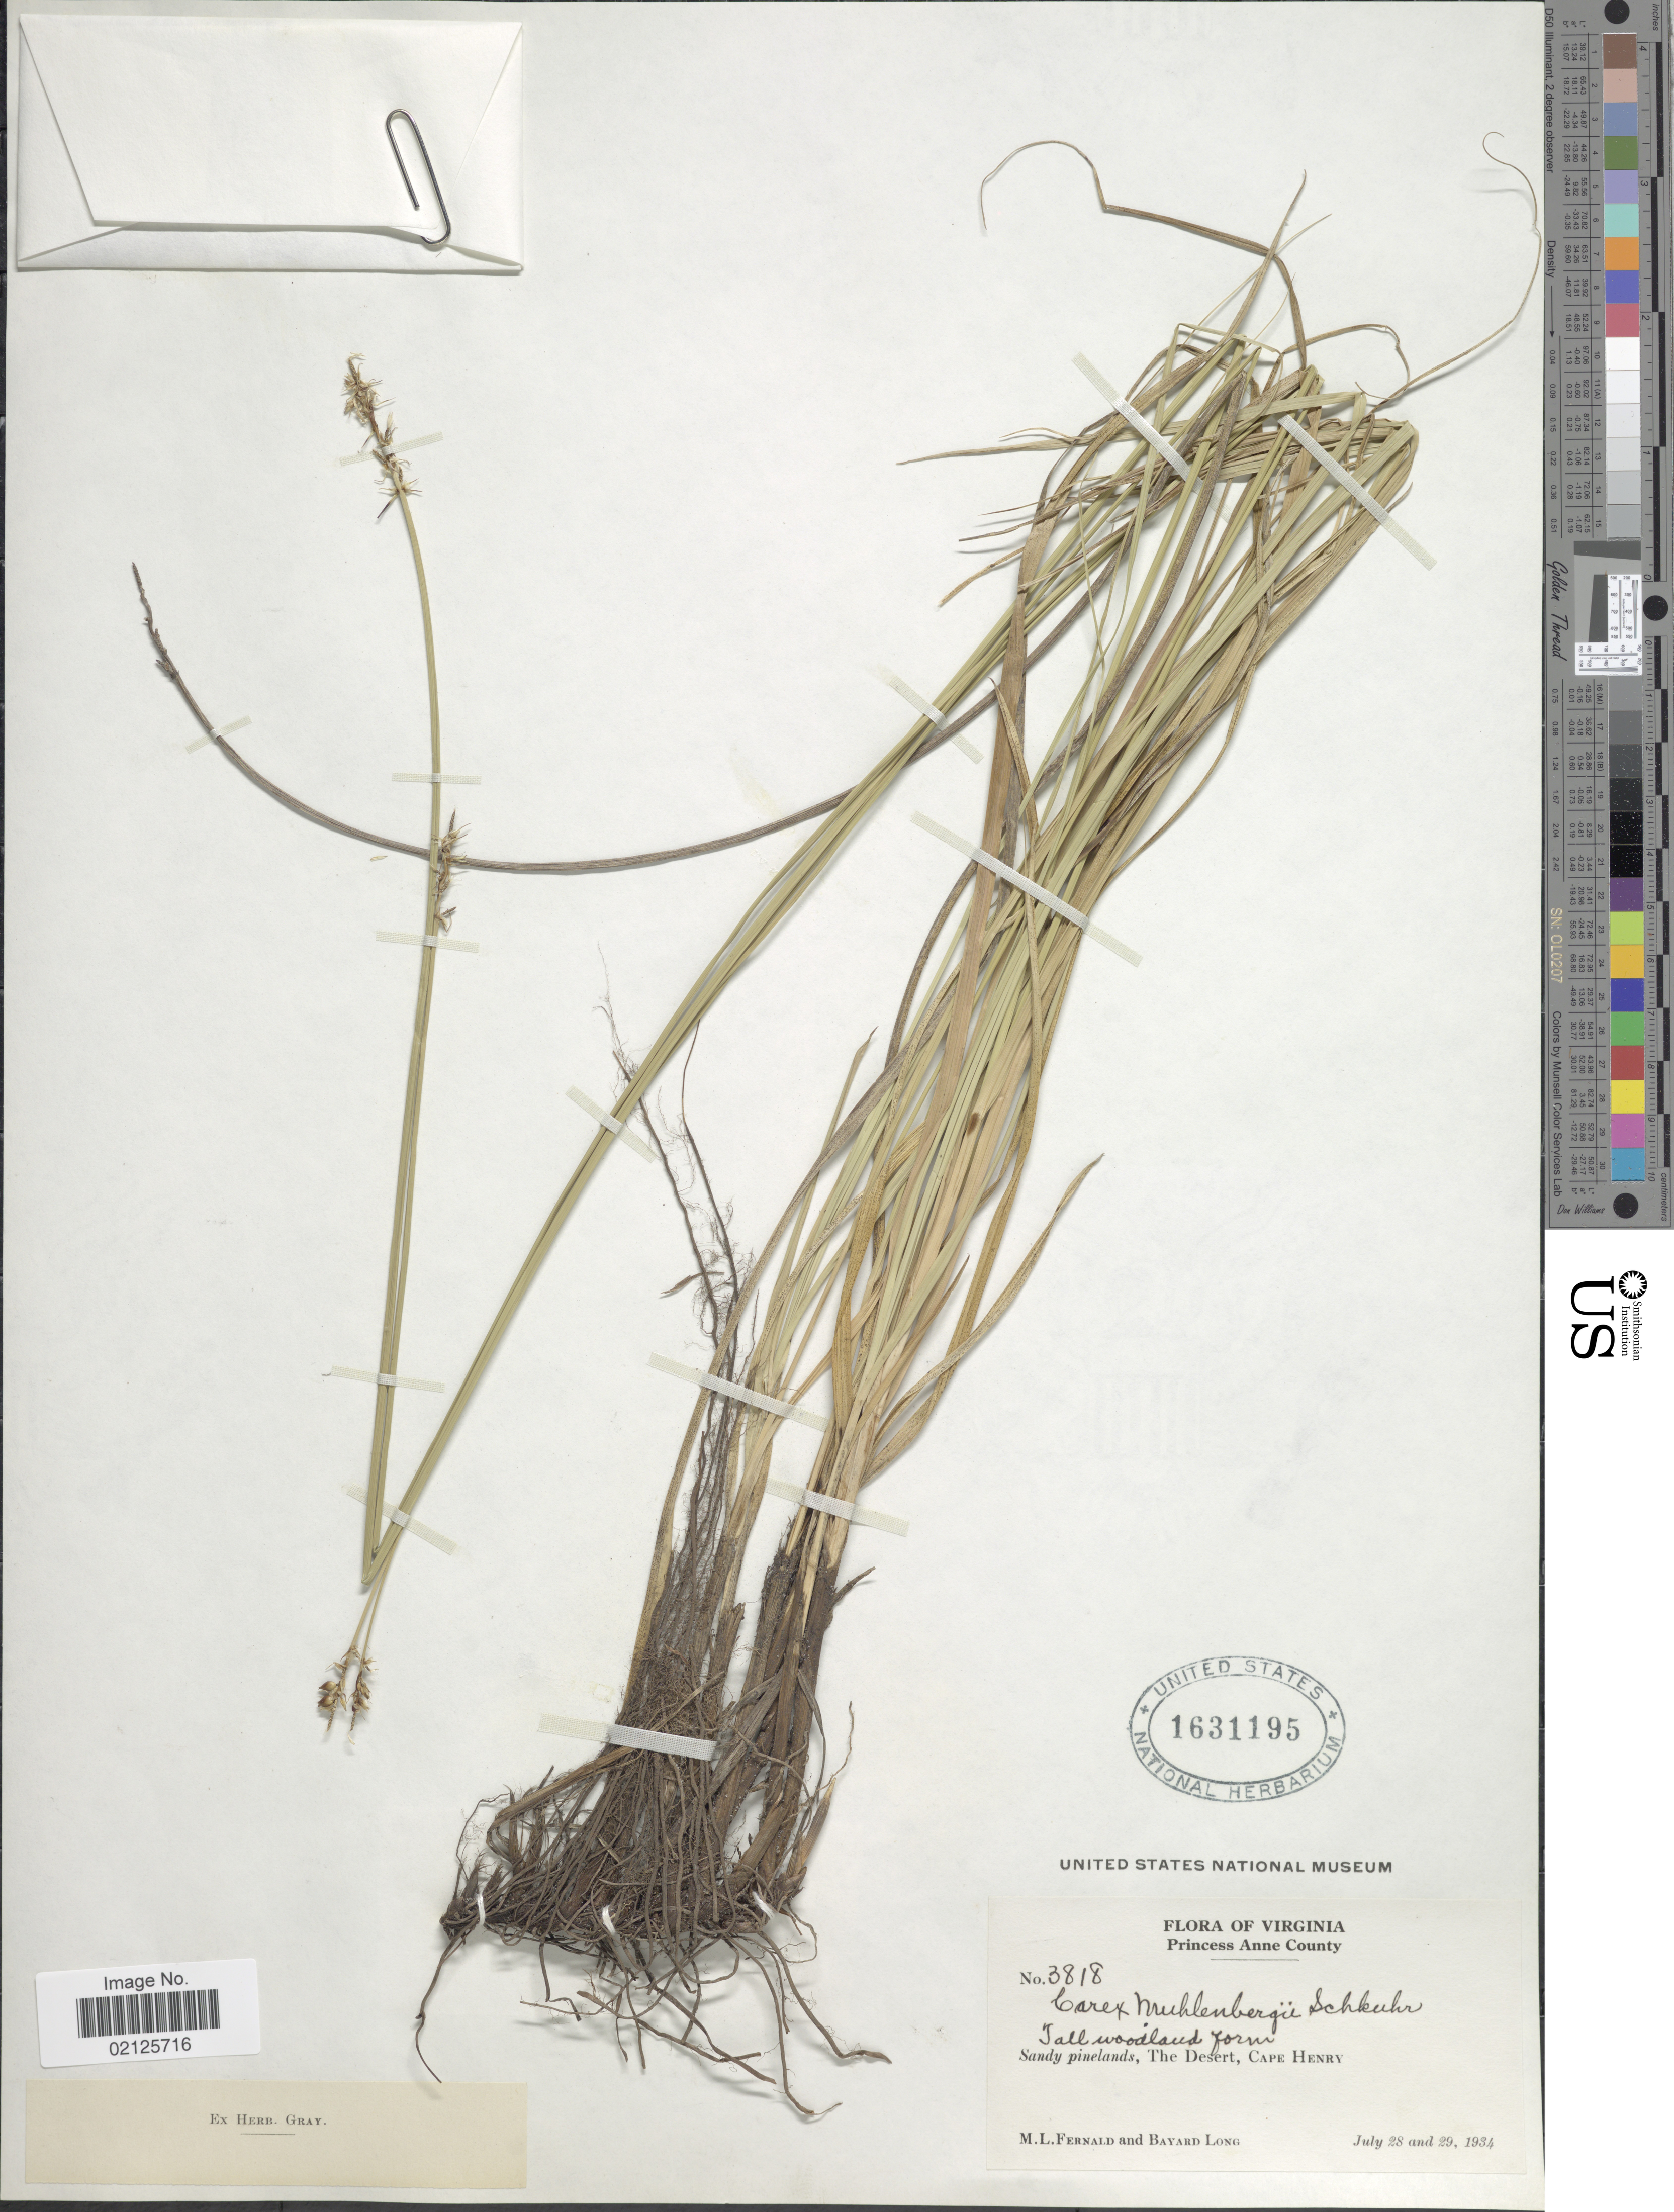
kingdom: Plantae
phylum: Tracheophyta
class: Liliopsida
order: Poales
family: Cyperaceae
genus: Carex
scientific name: Carex muehlenbergii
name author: Willd.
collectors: M. L. Fernald & B. Long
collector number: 3818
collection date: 1934-07-28/1934-07-29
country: United States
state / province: Virginia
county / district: City of Virginia Beach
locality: Princess Anne (=historic county name)County, Tall woodland form, Sandy pinelands, The Desert, Cape Henry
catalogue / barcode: US 1631195